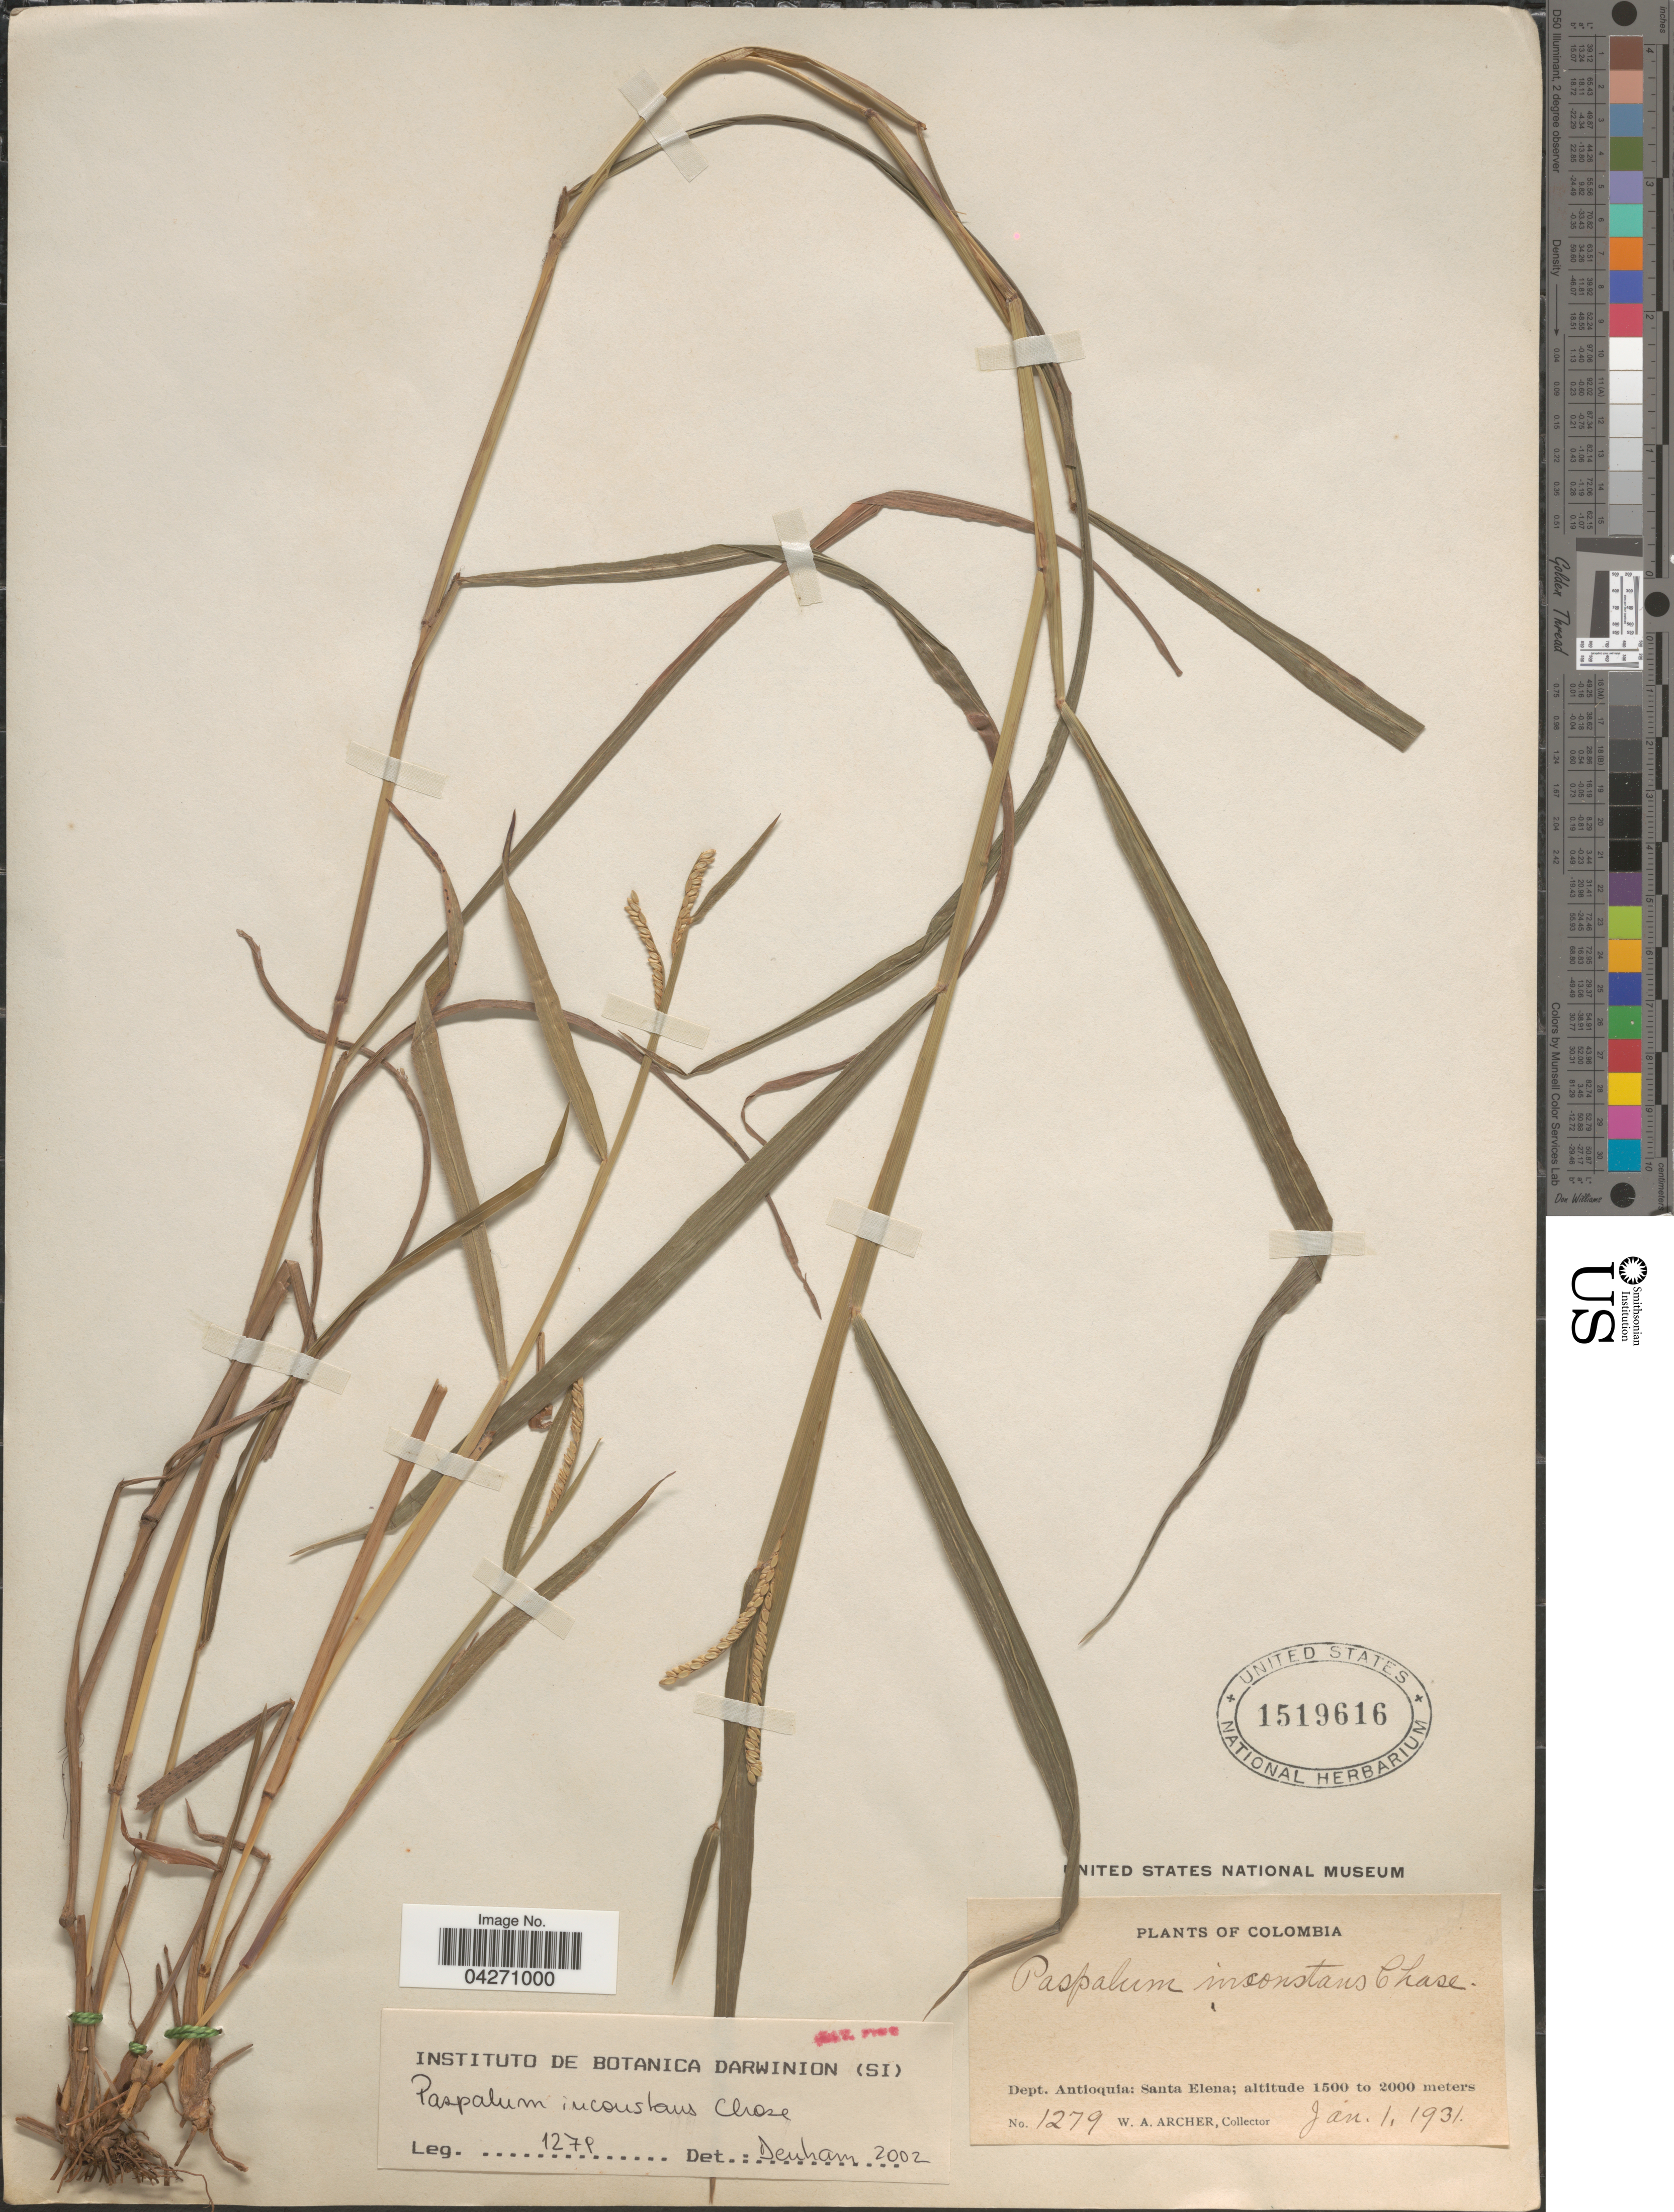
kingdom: Plantae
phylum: Tracheophyta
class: Liliopsida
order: Poales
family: Poaceae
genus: Paspalum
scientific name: Paspalum inconstans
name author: Chase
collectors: W. Archer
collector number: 1279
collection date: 1931-01-01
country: Colombia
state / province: Antioquia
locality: Dept. Antioquia: Santa Elena.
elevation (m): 1500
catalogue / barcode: US 1519616